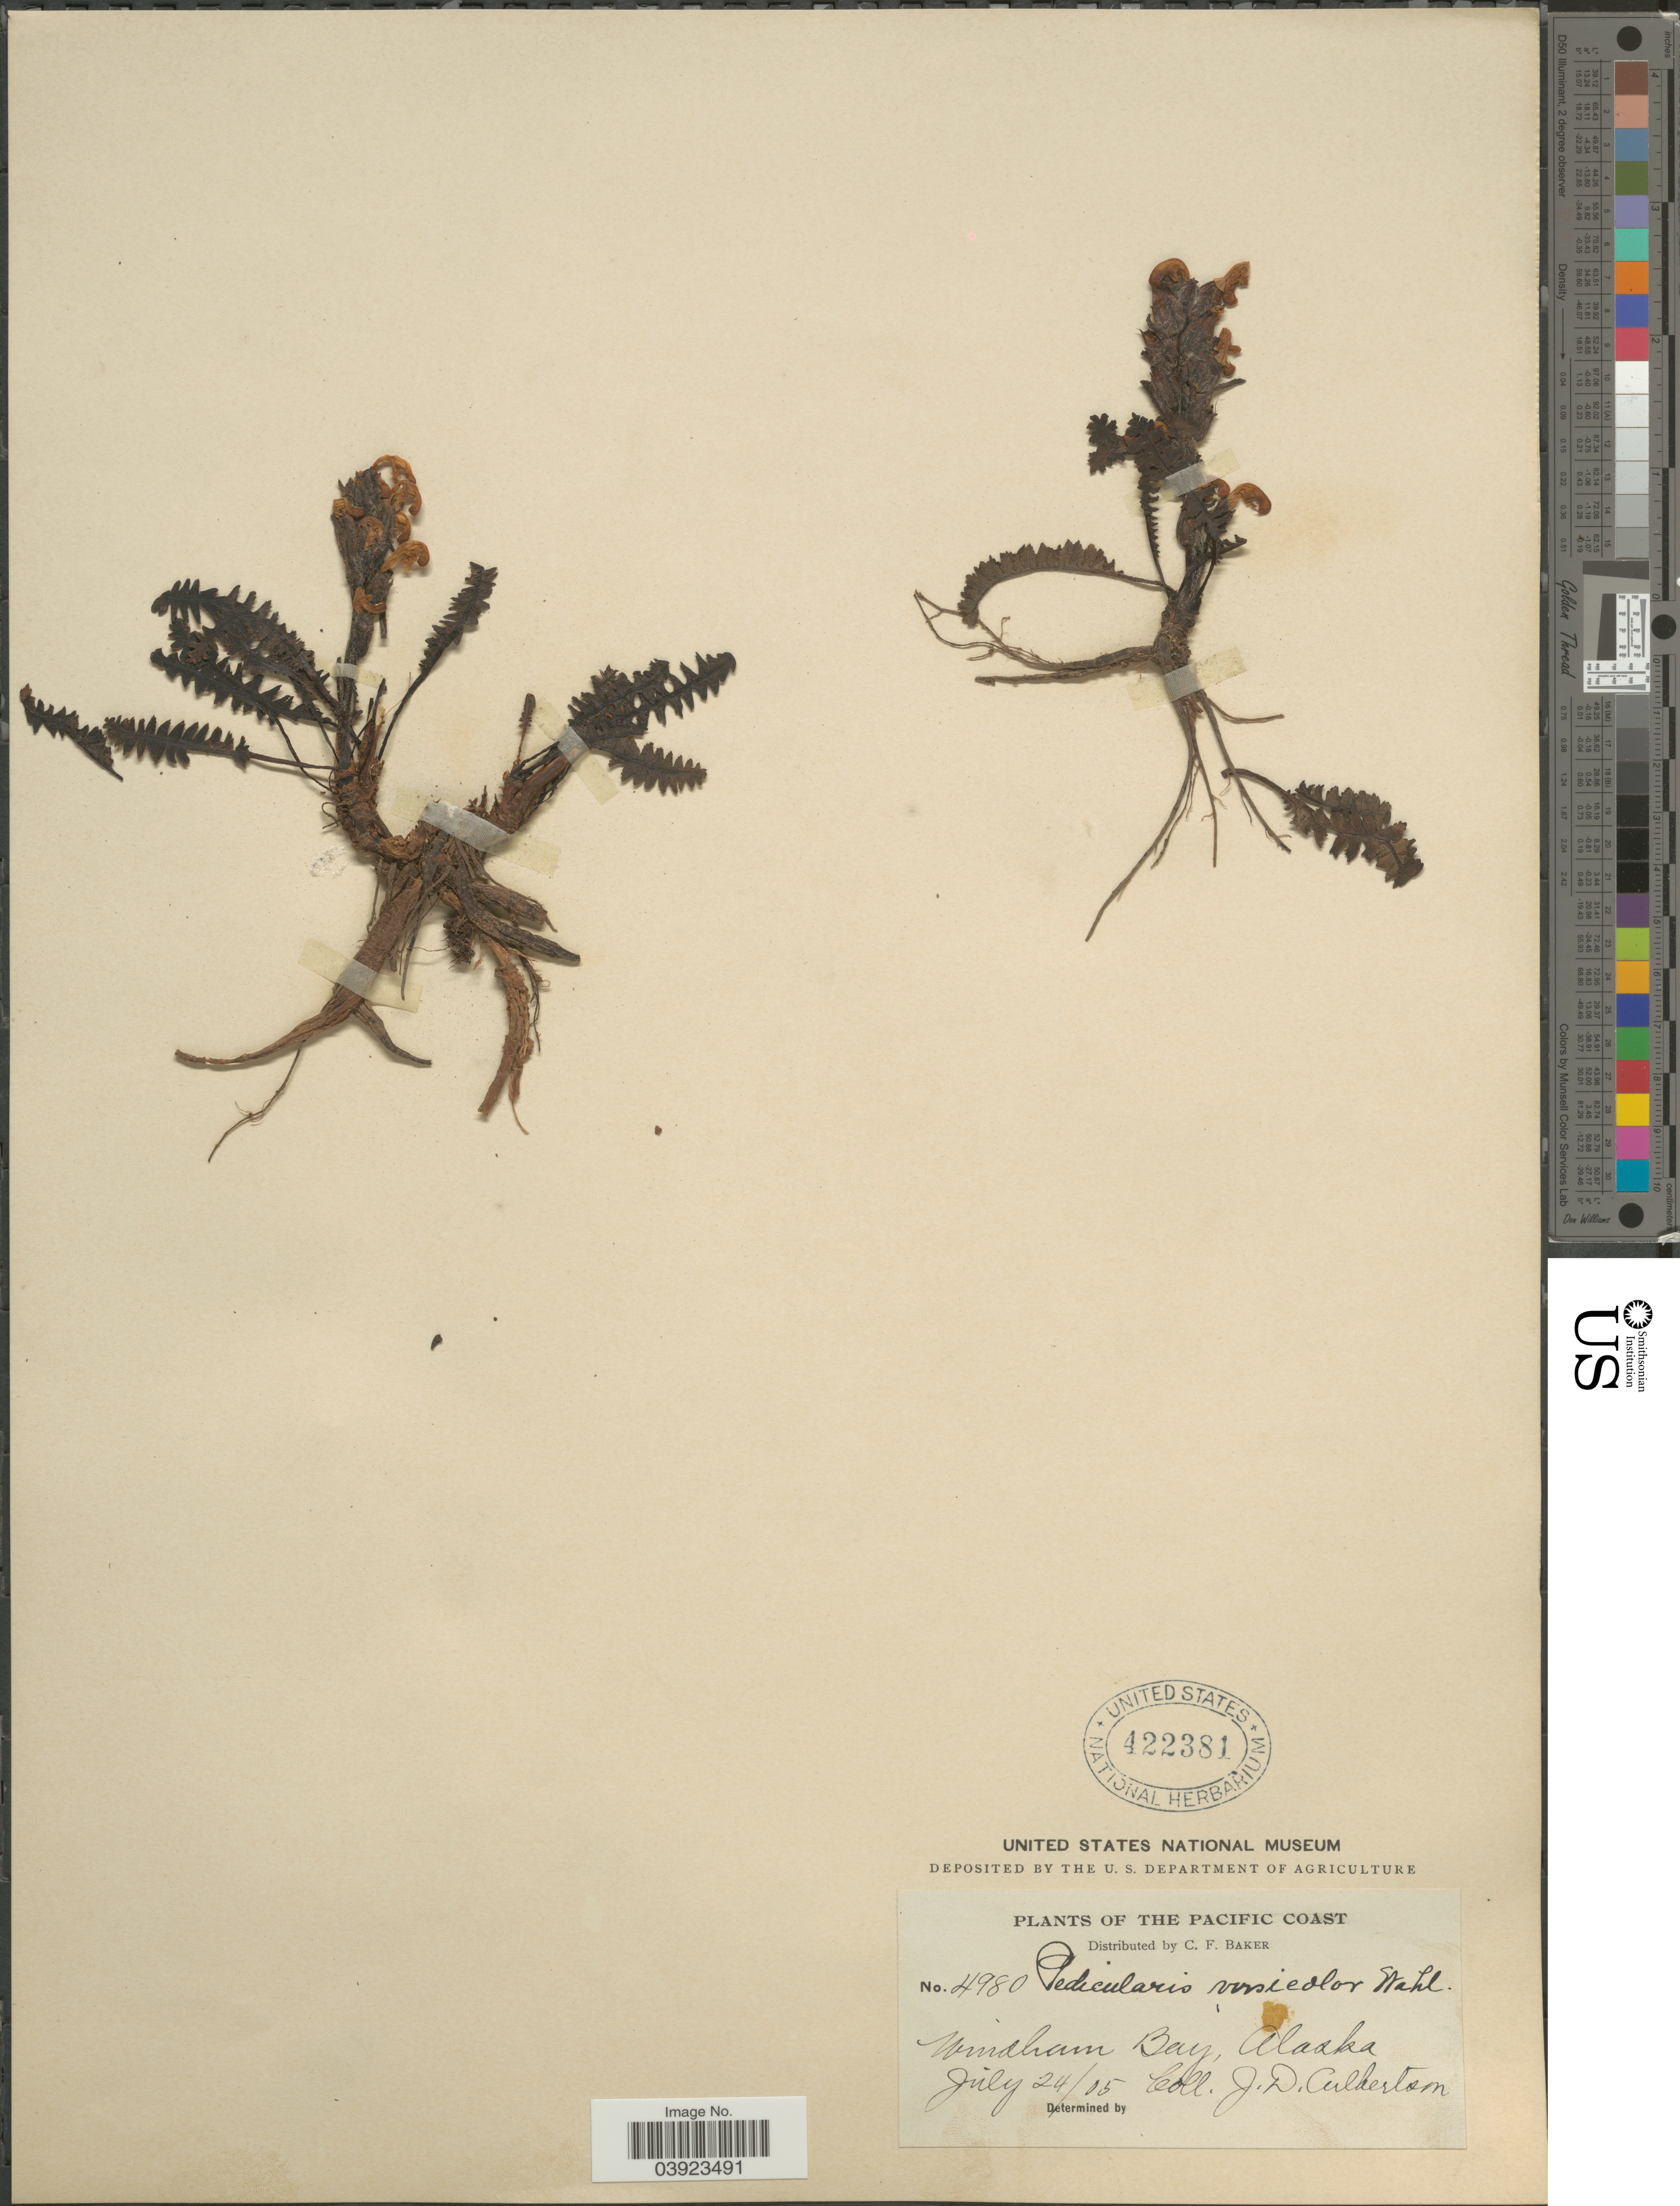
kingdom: Plantae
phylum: Tracheophyta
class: Magnoliopsida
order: Lamiales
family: Orobanchaceae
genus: Pedicularis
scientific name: Pedicularis versicolor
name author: Wahlenb.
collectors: J. Culbertson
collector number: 4980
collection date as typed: Transcribed d/m/y: 24/7/5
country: Canada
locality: Pacific Coast. Windham Bay.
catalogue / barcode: US 422381